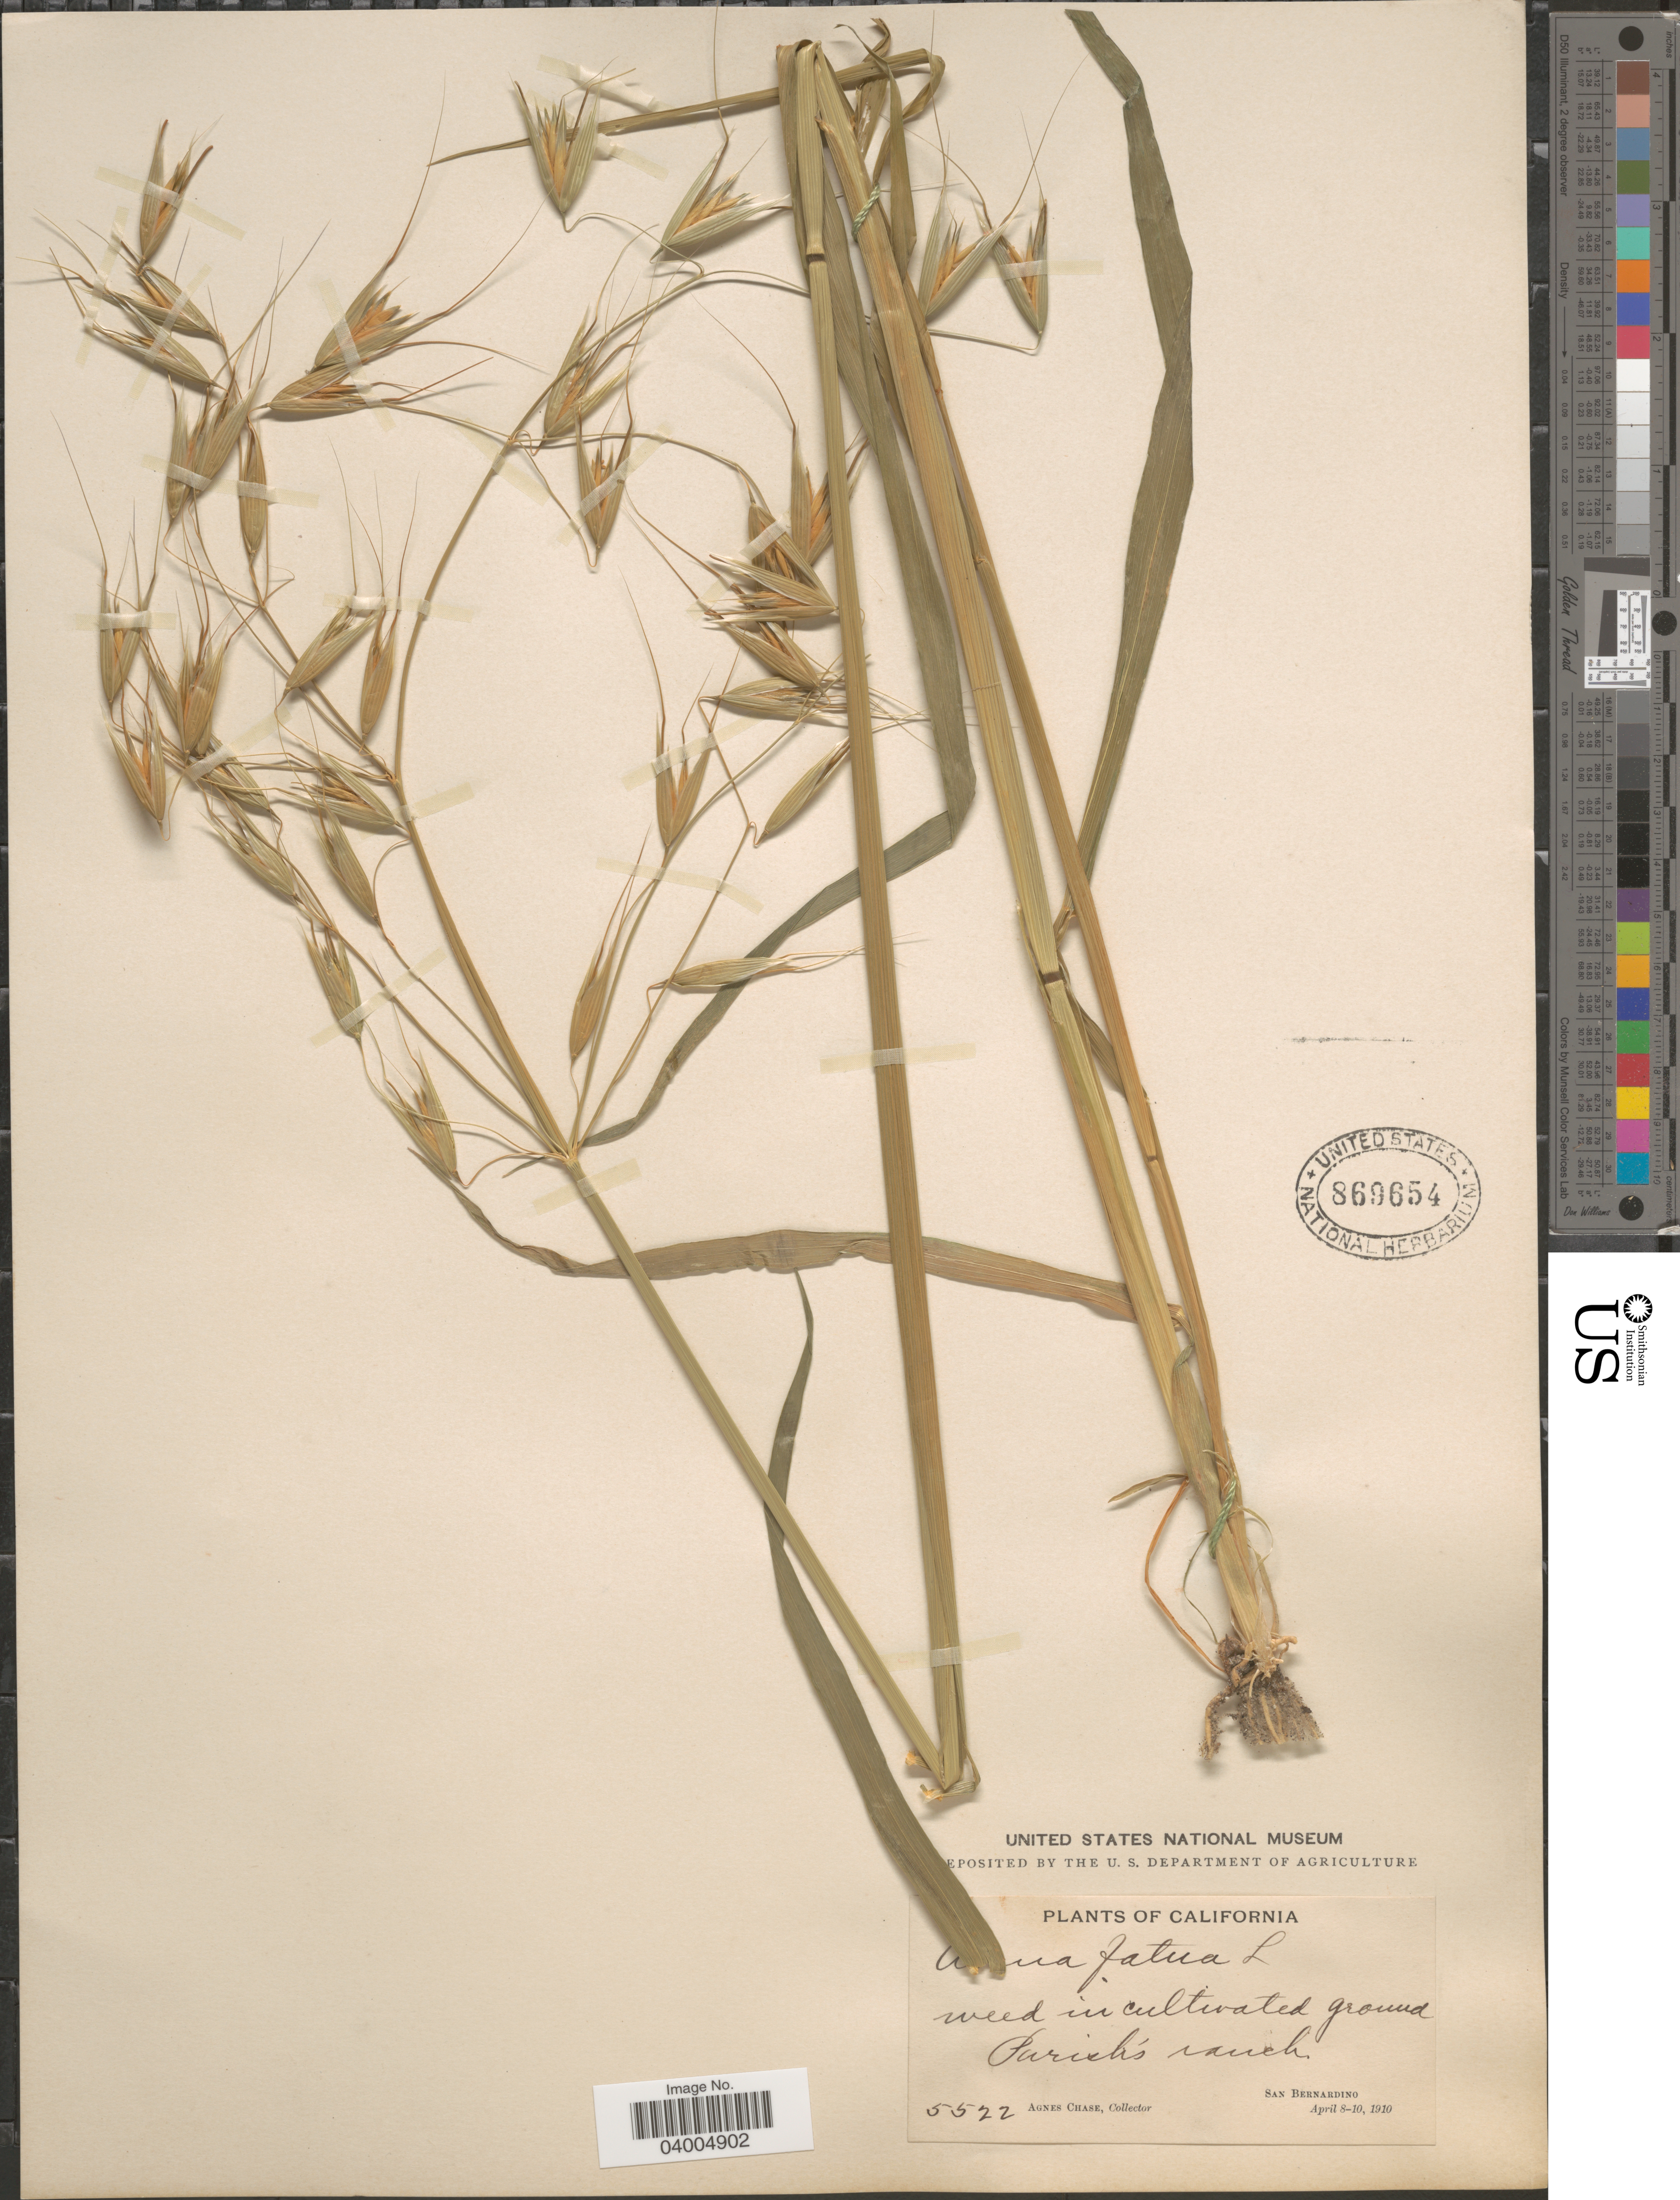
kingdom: Plantae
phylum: Tracheophyta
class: Liliopsida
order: Poales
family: Poaceae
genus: Avena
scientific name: Avena fatua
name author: L.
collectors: A. Chase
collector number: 5522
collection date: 1910-04-08/1910-04-10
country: United States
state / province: California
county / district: San Bernardino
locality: Parish's ranch. San Bernardino.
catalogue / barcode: US 869654